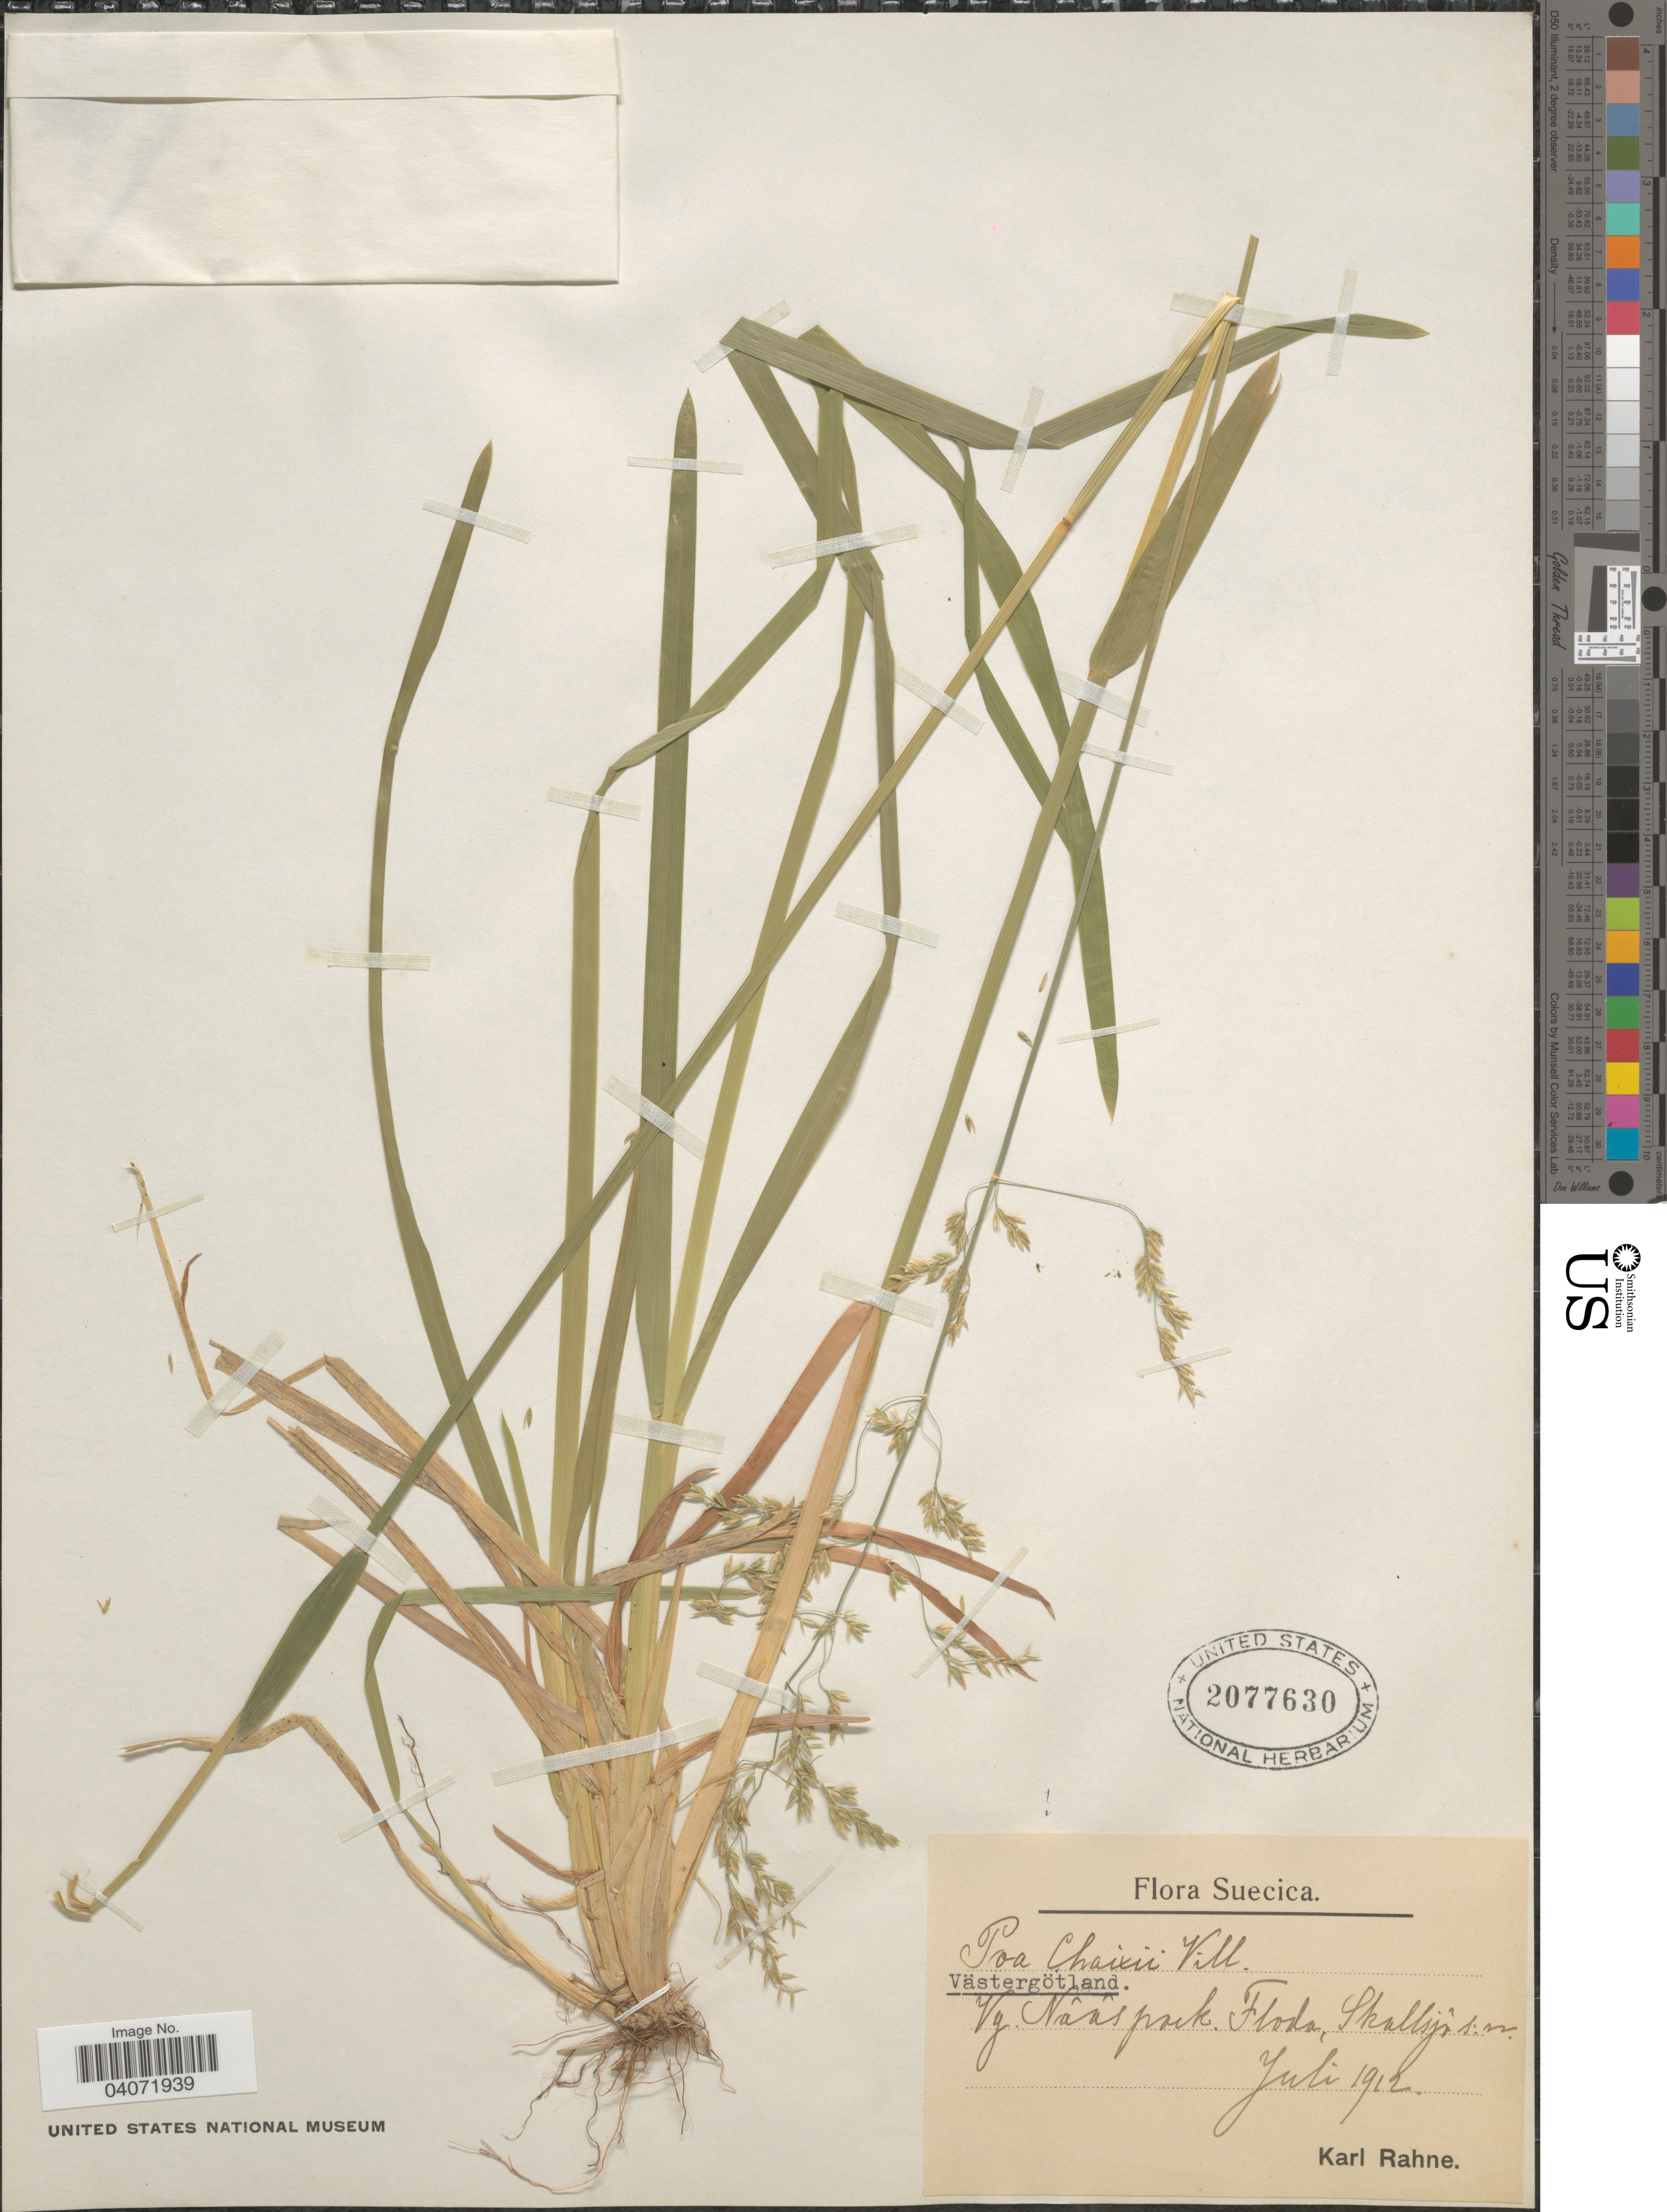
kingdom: Plantae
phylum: Tracheophyta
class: Liliopsida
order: Poales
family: Poaceae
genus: Poa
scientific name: Poa chaixii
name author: Vill.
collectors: K. Rahne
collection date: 1912-07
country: Sweden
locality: Suecica. Västergötland. Vg. Nââs park. Floda, Skallsjô.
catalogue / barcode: US 2077630